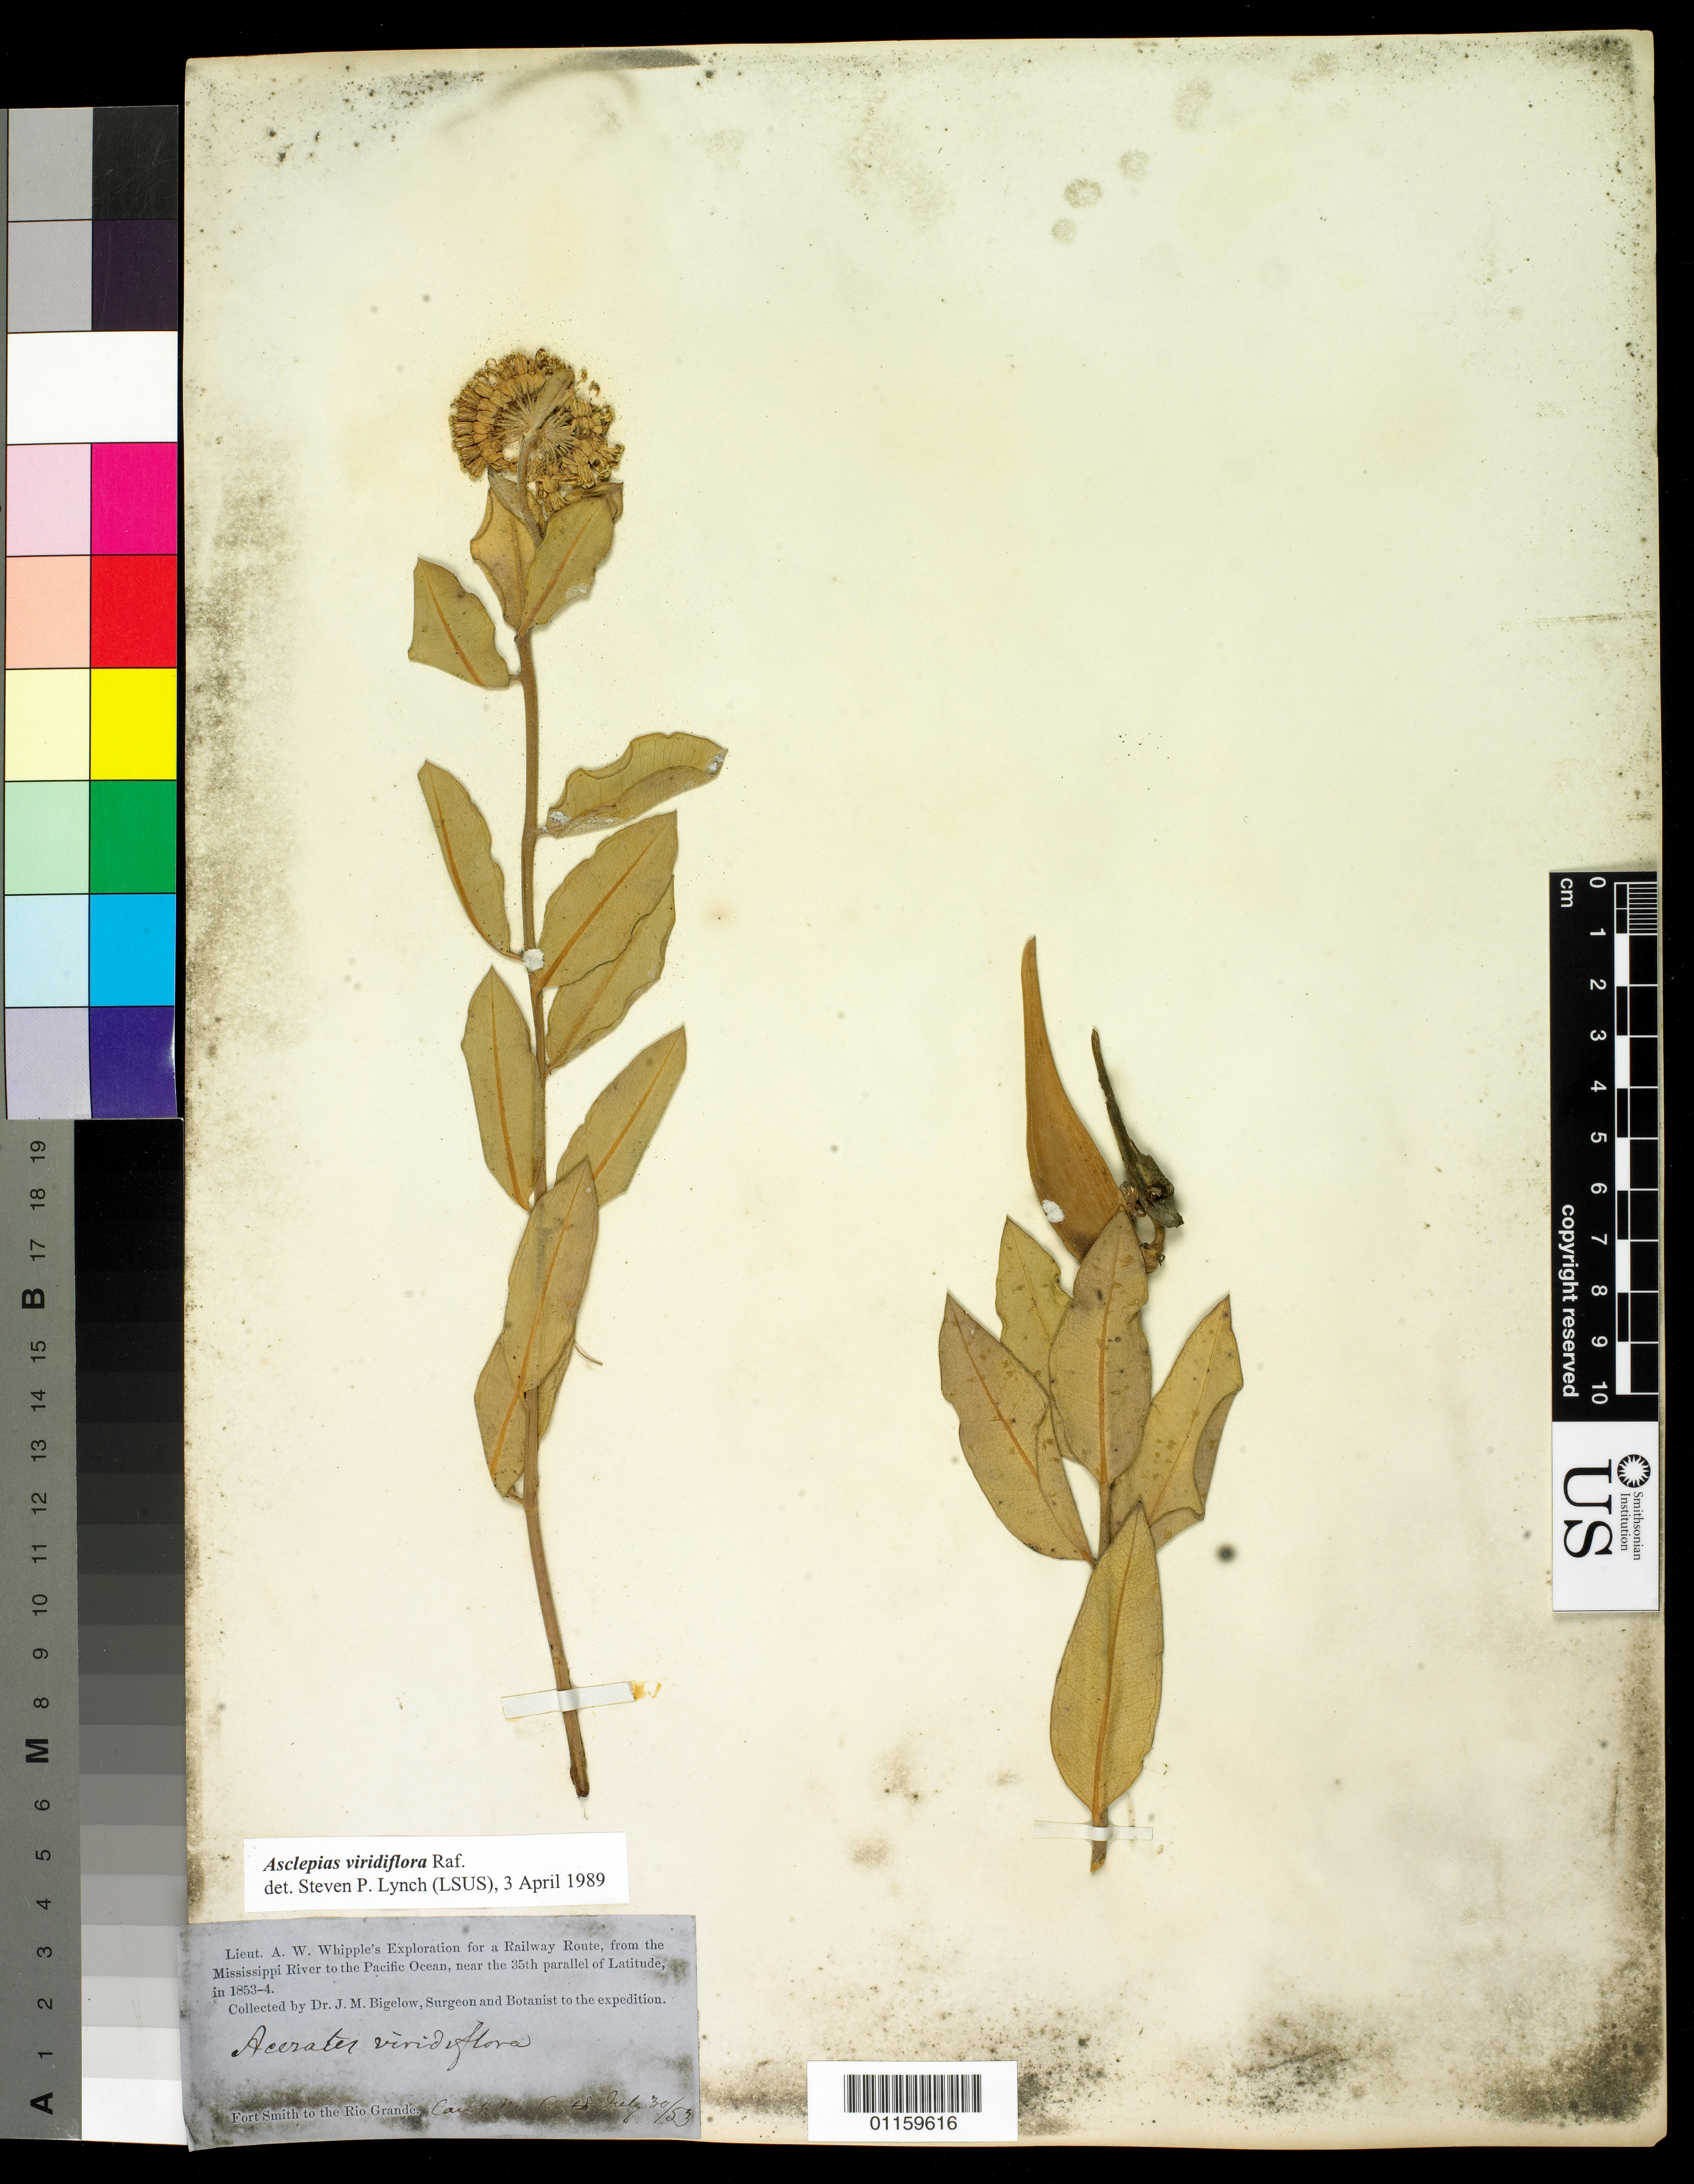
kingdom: Plantae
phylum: Tracheophyta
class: Magnoliopsida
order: Gentianales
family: Apocynaceae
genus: Asclepias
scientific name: Asclepias viridiflora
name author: Raf.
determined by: Lynch, S.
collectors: J. M. Bigelow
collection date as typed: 30 Jul 1853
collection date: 1853-07-30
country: United States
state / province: Oklahoma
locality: Fort Smith to the rio Grande, Camp # 6